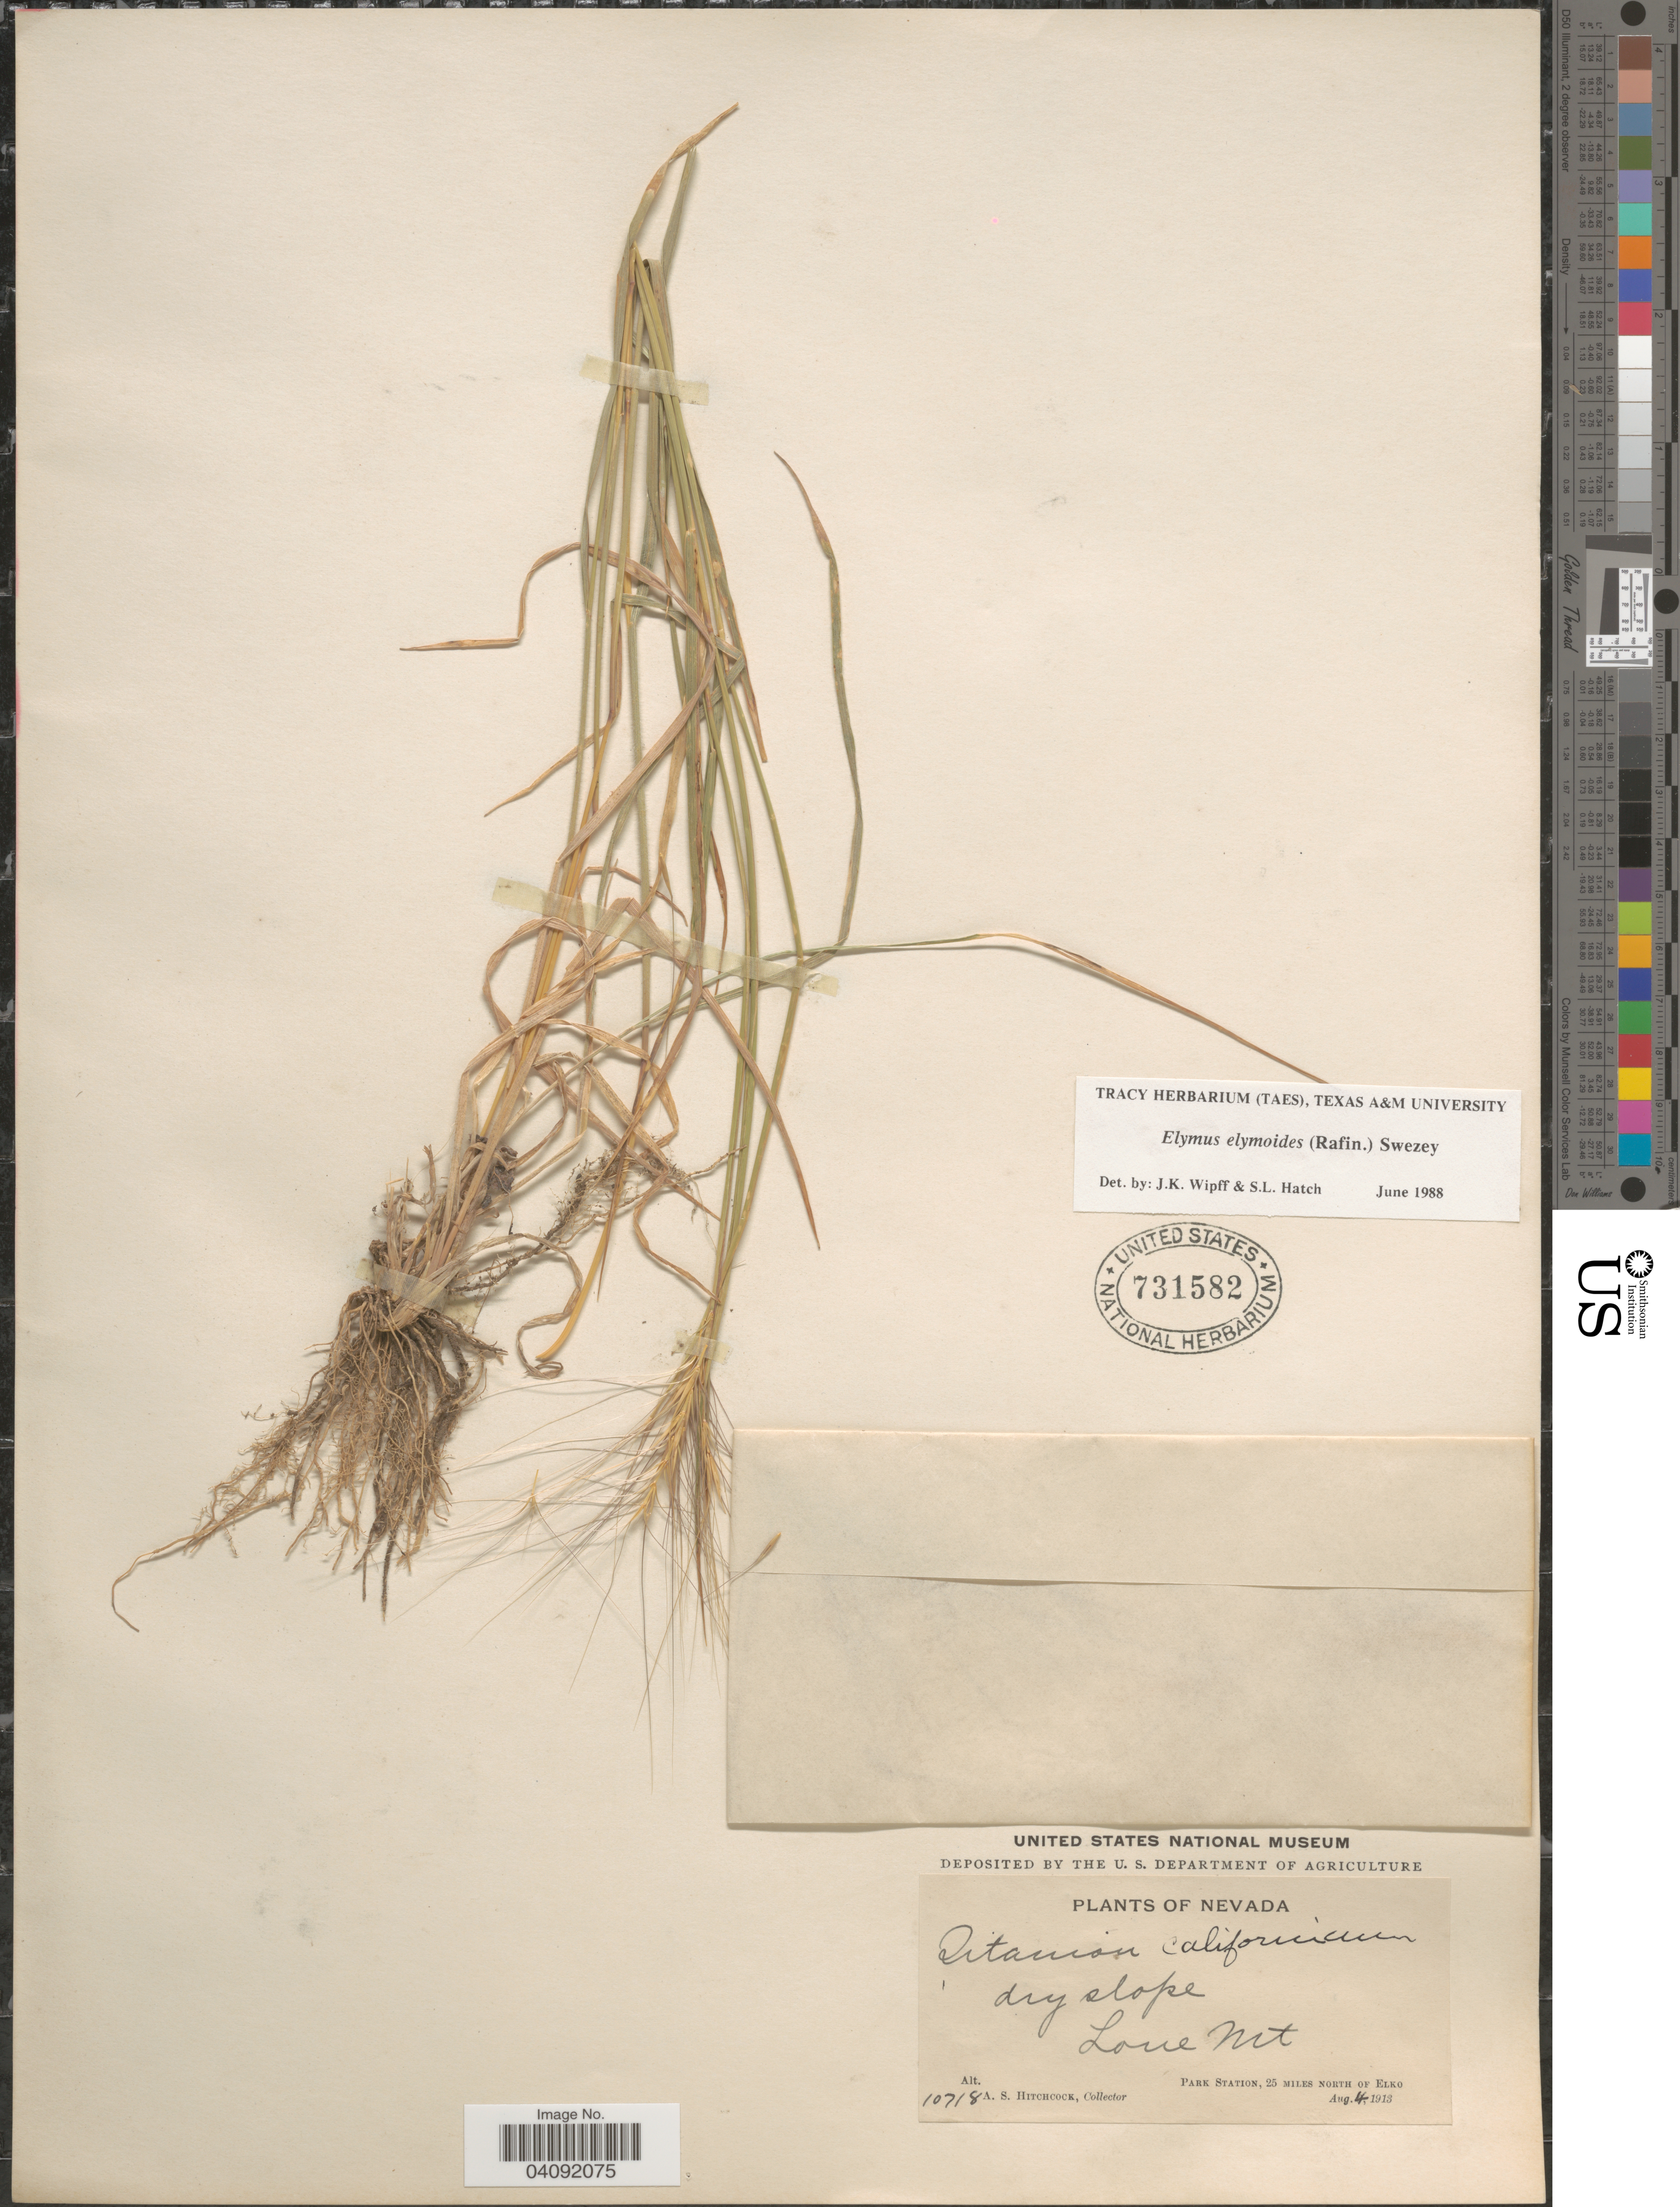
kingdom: Plantae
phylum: Tracheophyta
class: Liliopsida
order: Poales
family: Poaceae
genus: Elymus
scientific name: Elymus elymoides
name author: (Raf.) Swezey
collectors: A. S. Hitchcock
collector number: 10718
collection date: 1913-08-04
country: United States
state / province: Nevada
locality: Dry slope. Lone Mt. Park Station, 25 miles North of Elko.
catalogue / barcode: US 731582